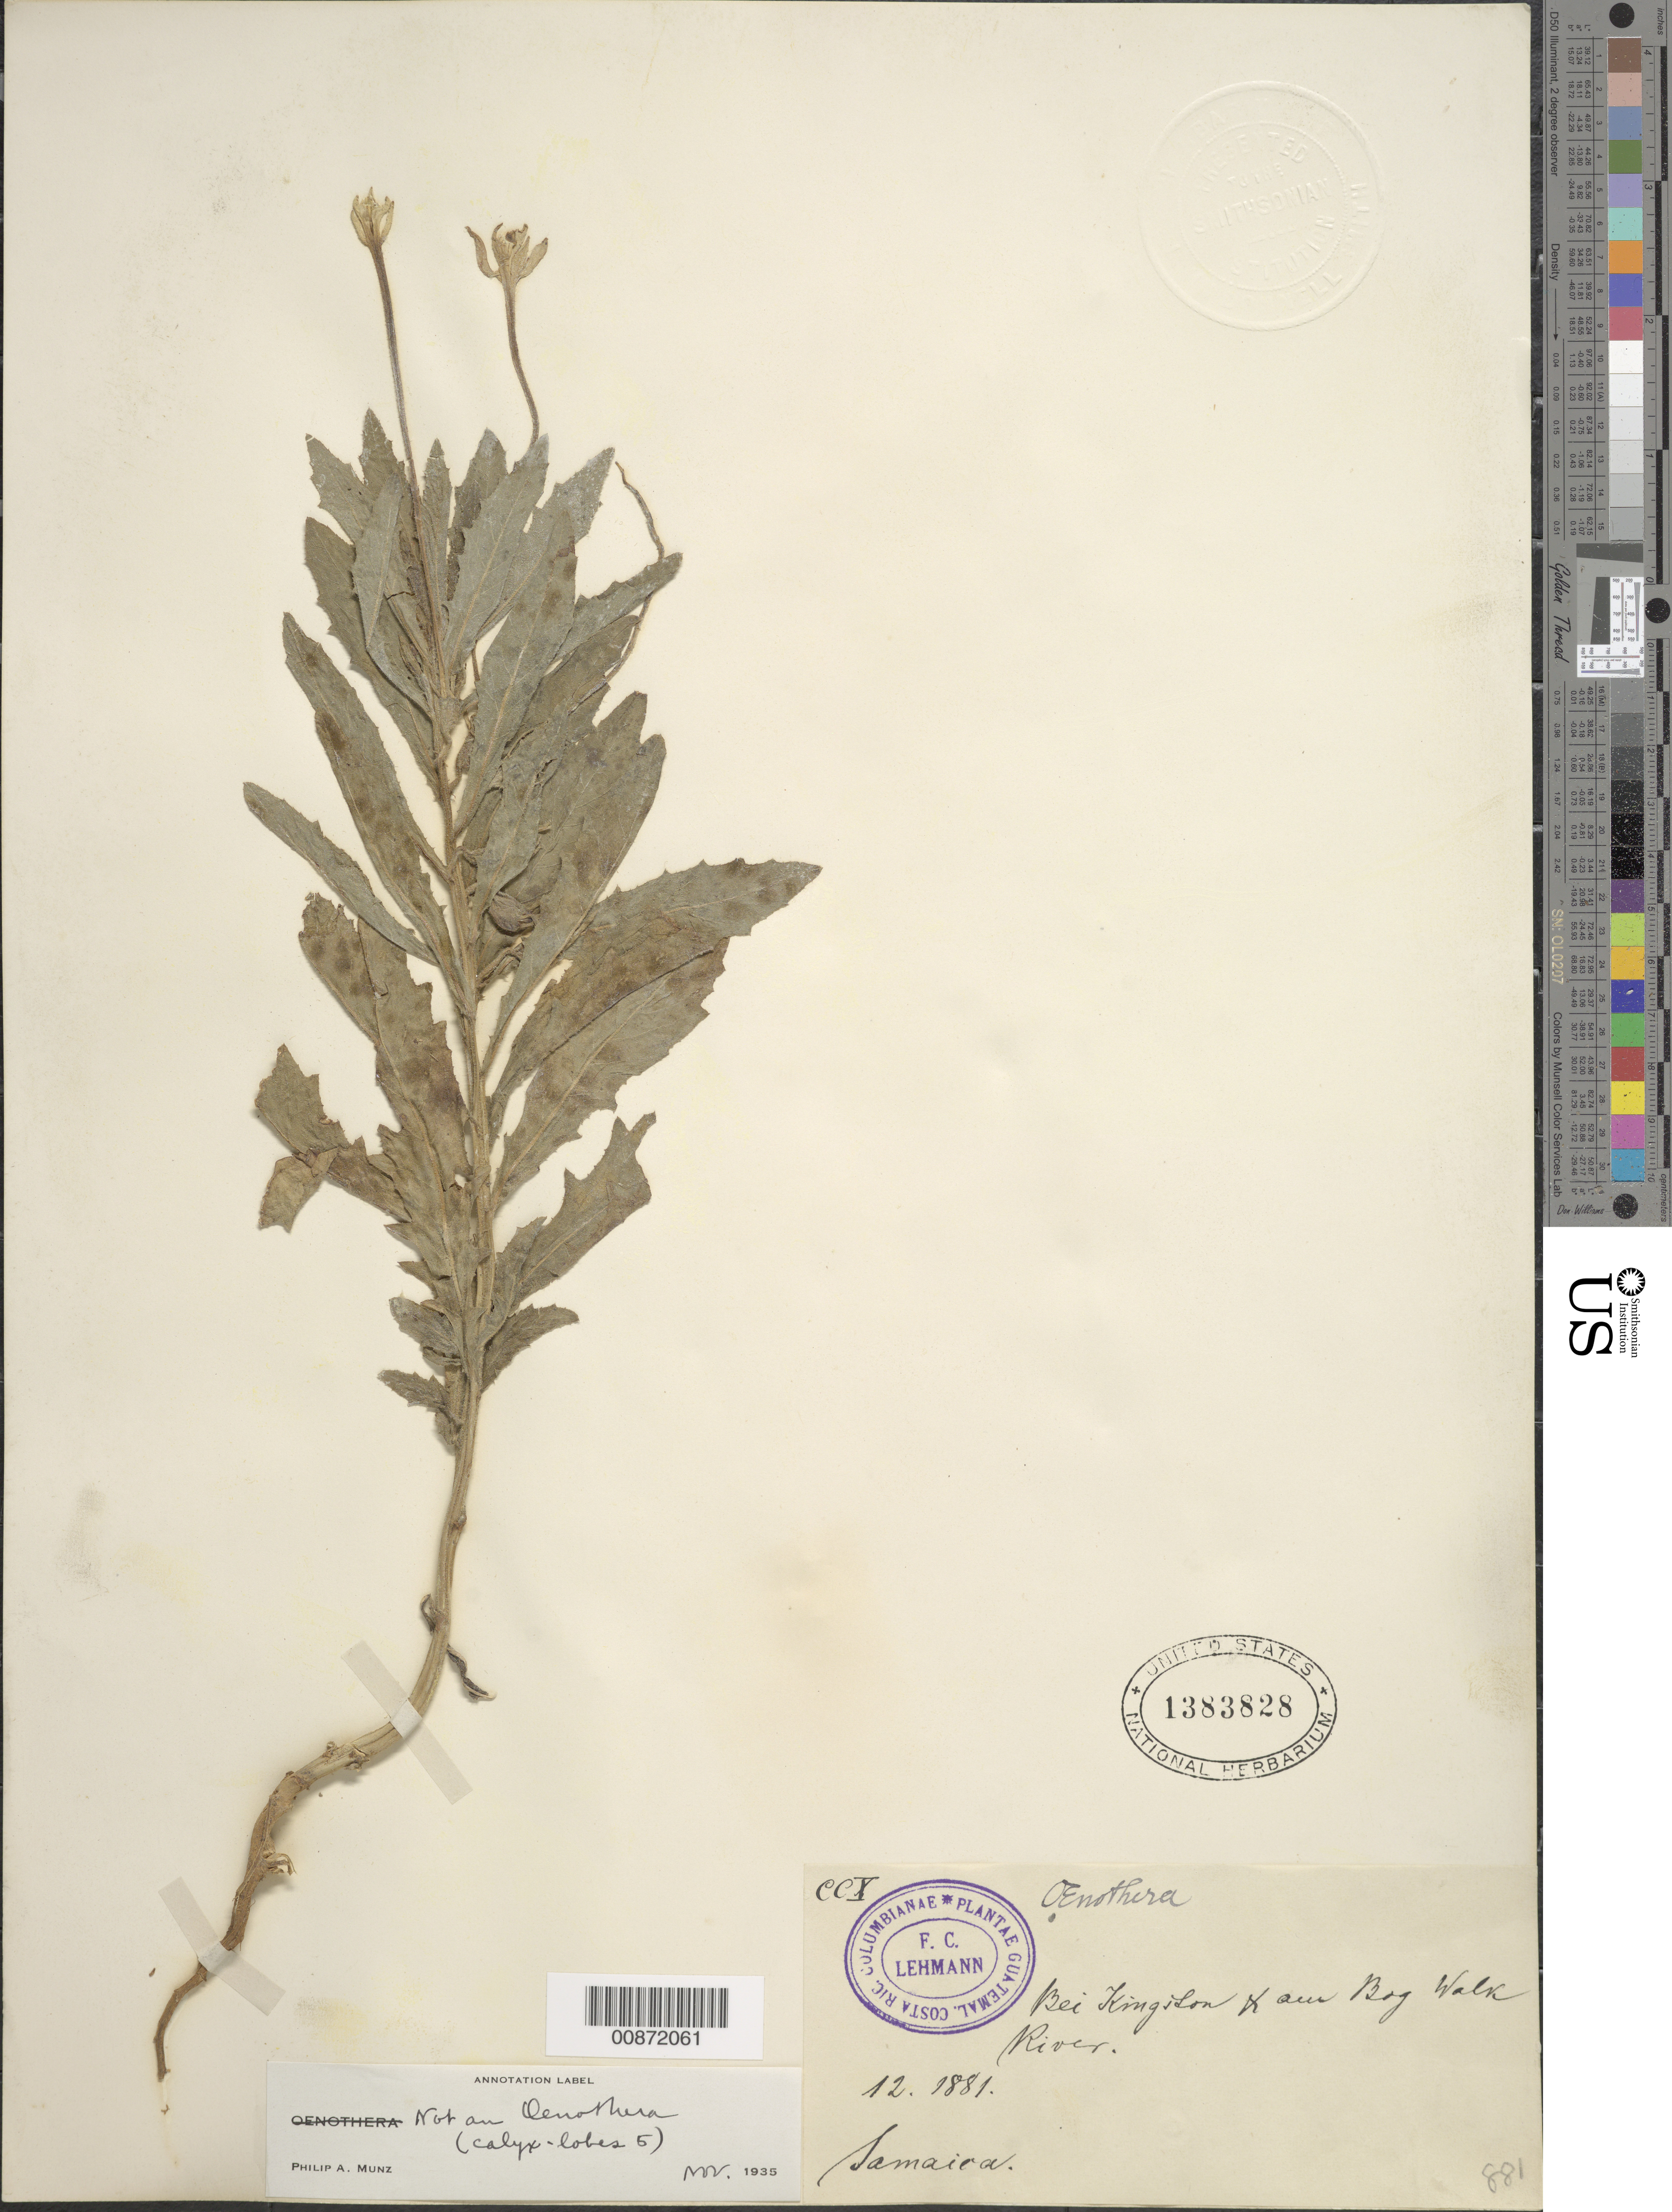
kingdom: Plantae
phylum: Tracheophyta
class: Magnoliopsida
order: Asterales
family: Campanulaceae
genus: Hippobroma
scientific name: Hippobroma longiflora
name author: (L.) G. Don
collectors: F. C. Lehmann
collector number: CCX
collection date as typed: Dec 1881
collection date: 1881-12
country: Jamaica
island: Jamaica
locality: Bei Kingston, Bog Walk River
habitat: Near river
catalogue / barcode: US 1383828